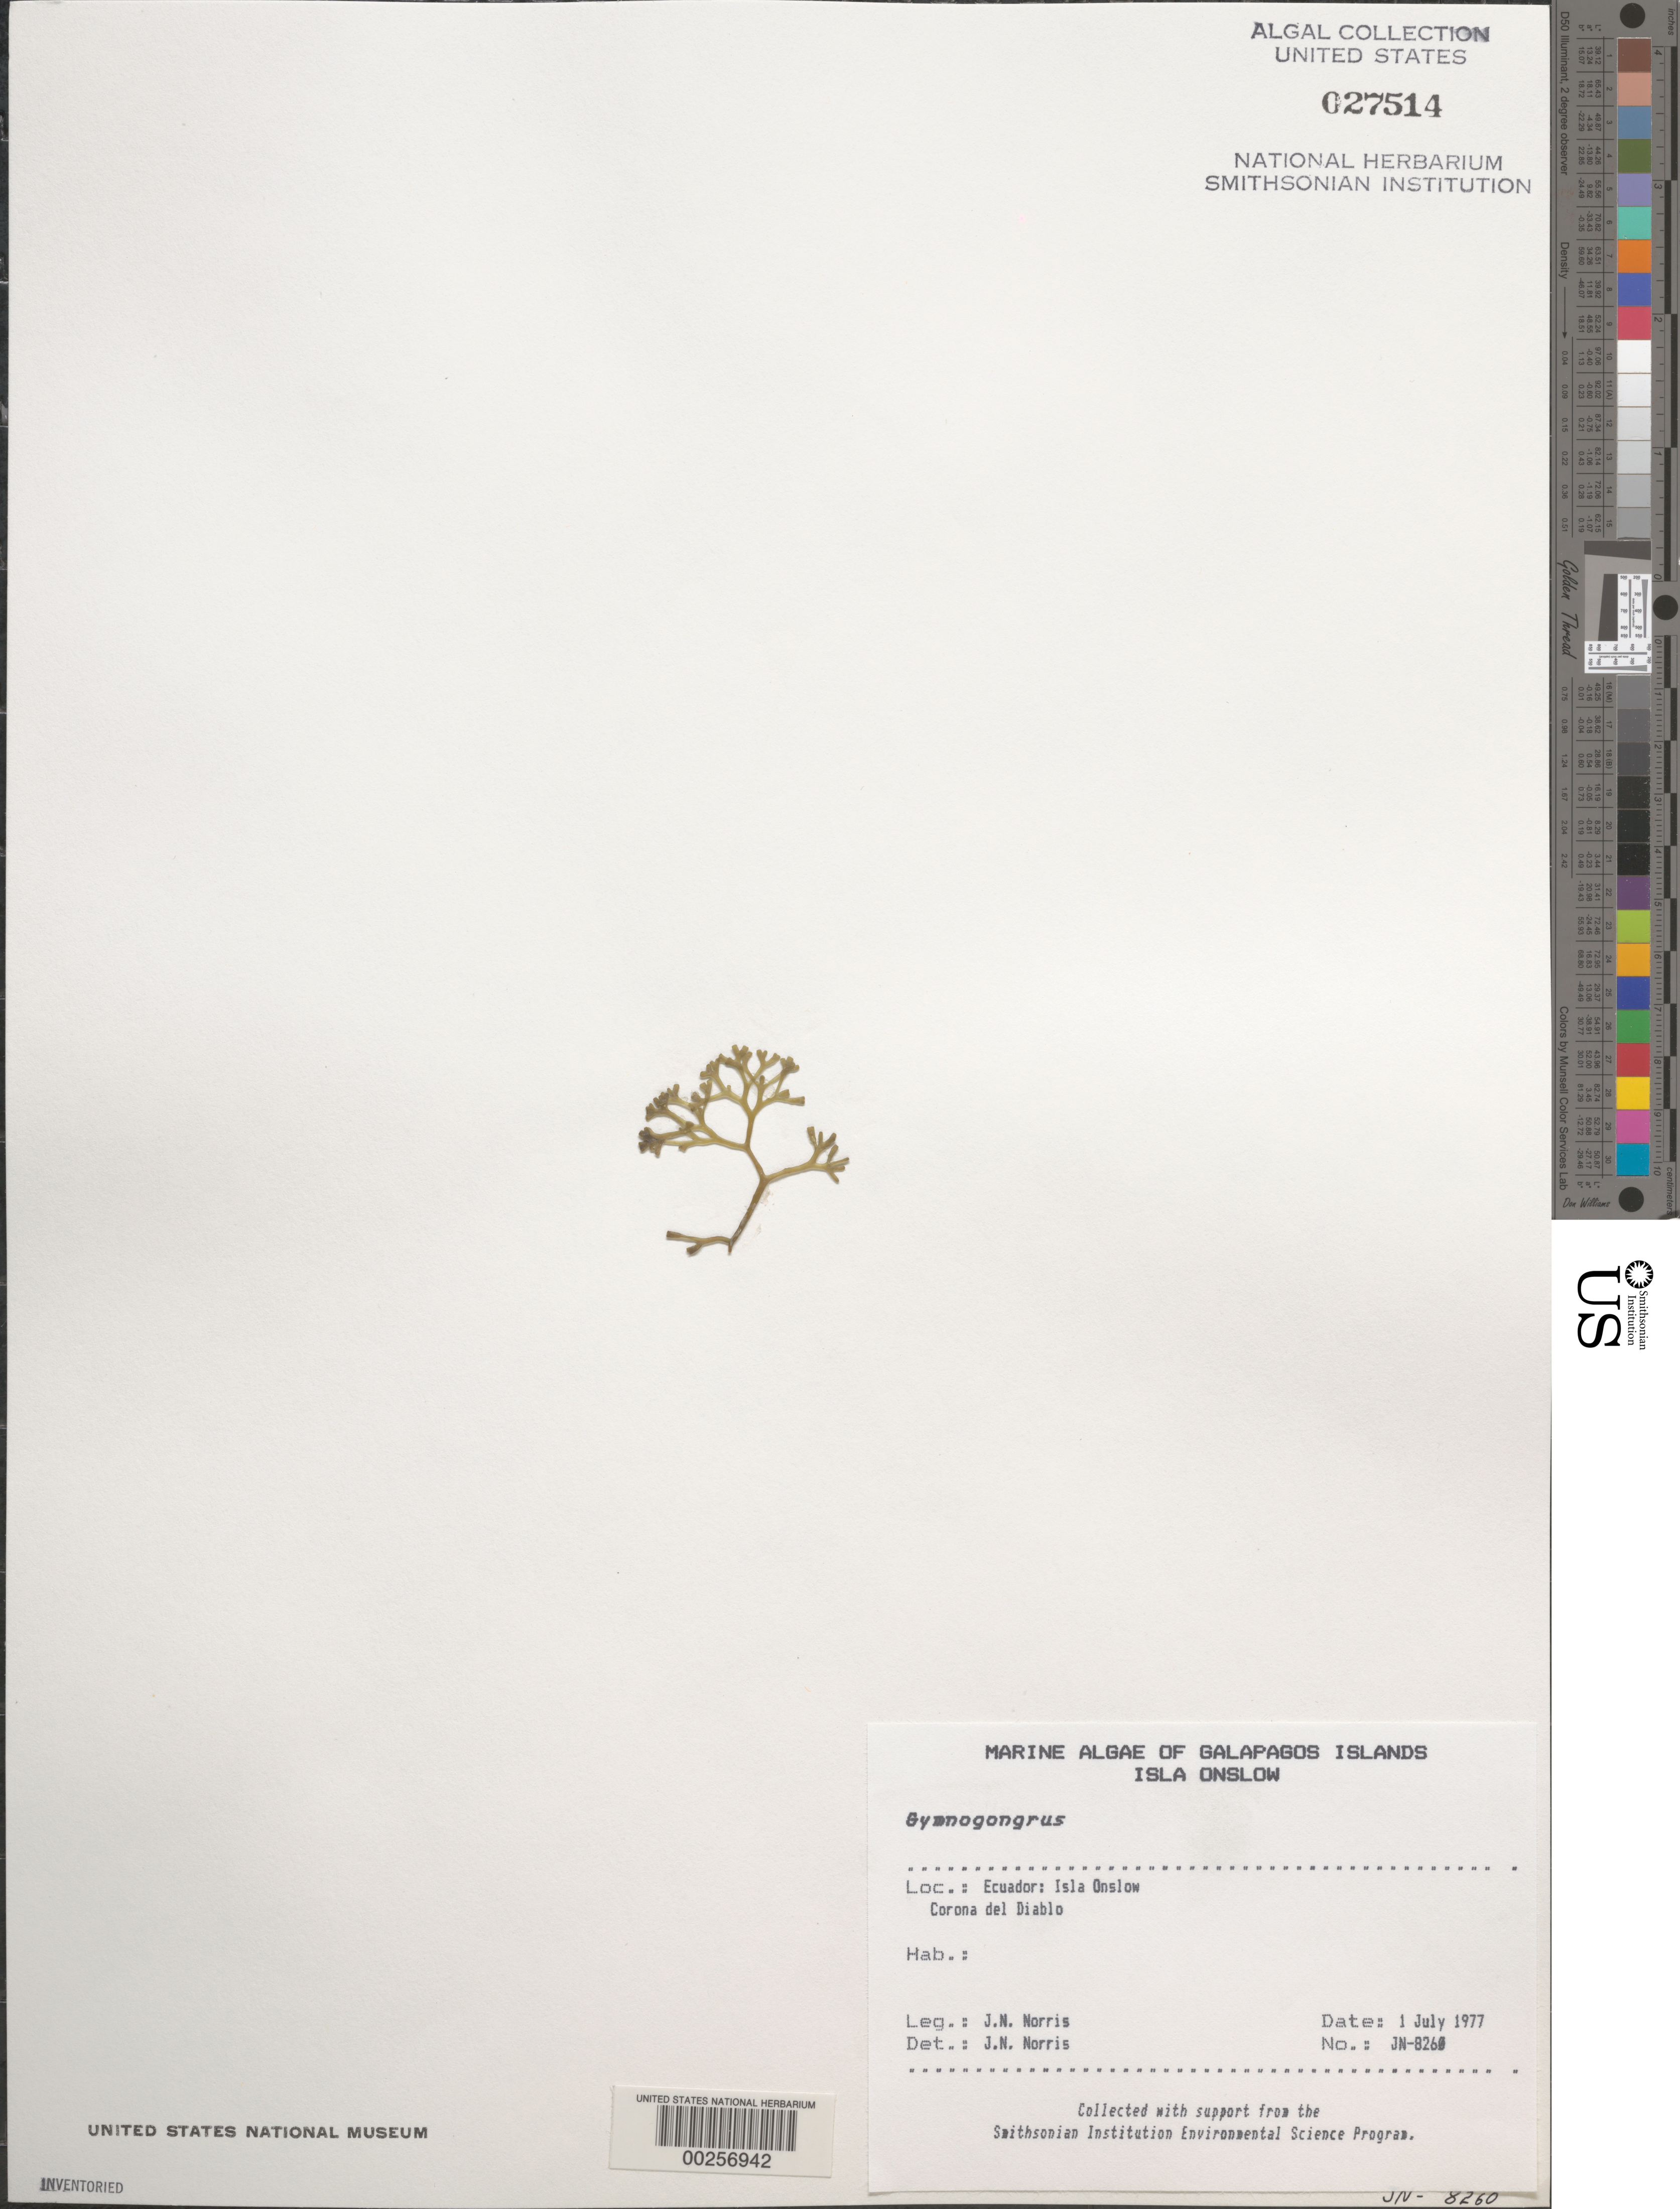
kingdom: Plantae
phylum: Rhodophyta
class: Florideophyceae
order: Gigartinales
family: Phyllophoraceae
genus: Gymnogongrus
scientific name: Gymnogongrus sp.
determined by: Norris, James N.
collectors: J. N. Norris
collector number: JN-8260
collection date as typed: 01 Jul 1977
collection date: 1977-07-01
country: Ecuador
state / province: Colón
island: Onslow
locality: Corona del Diablo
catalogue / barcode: US 27514